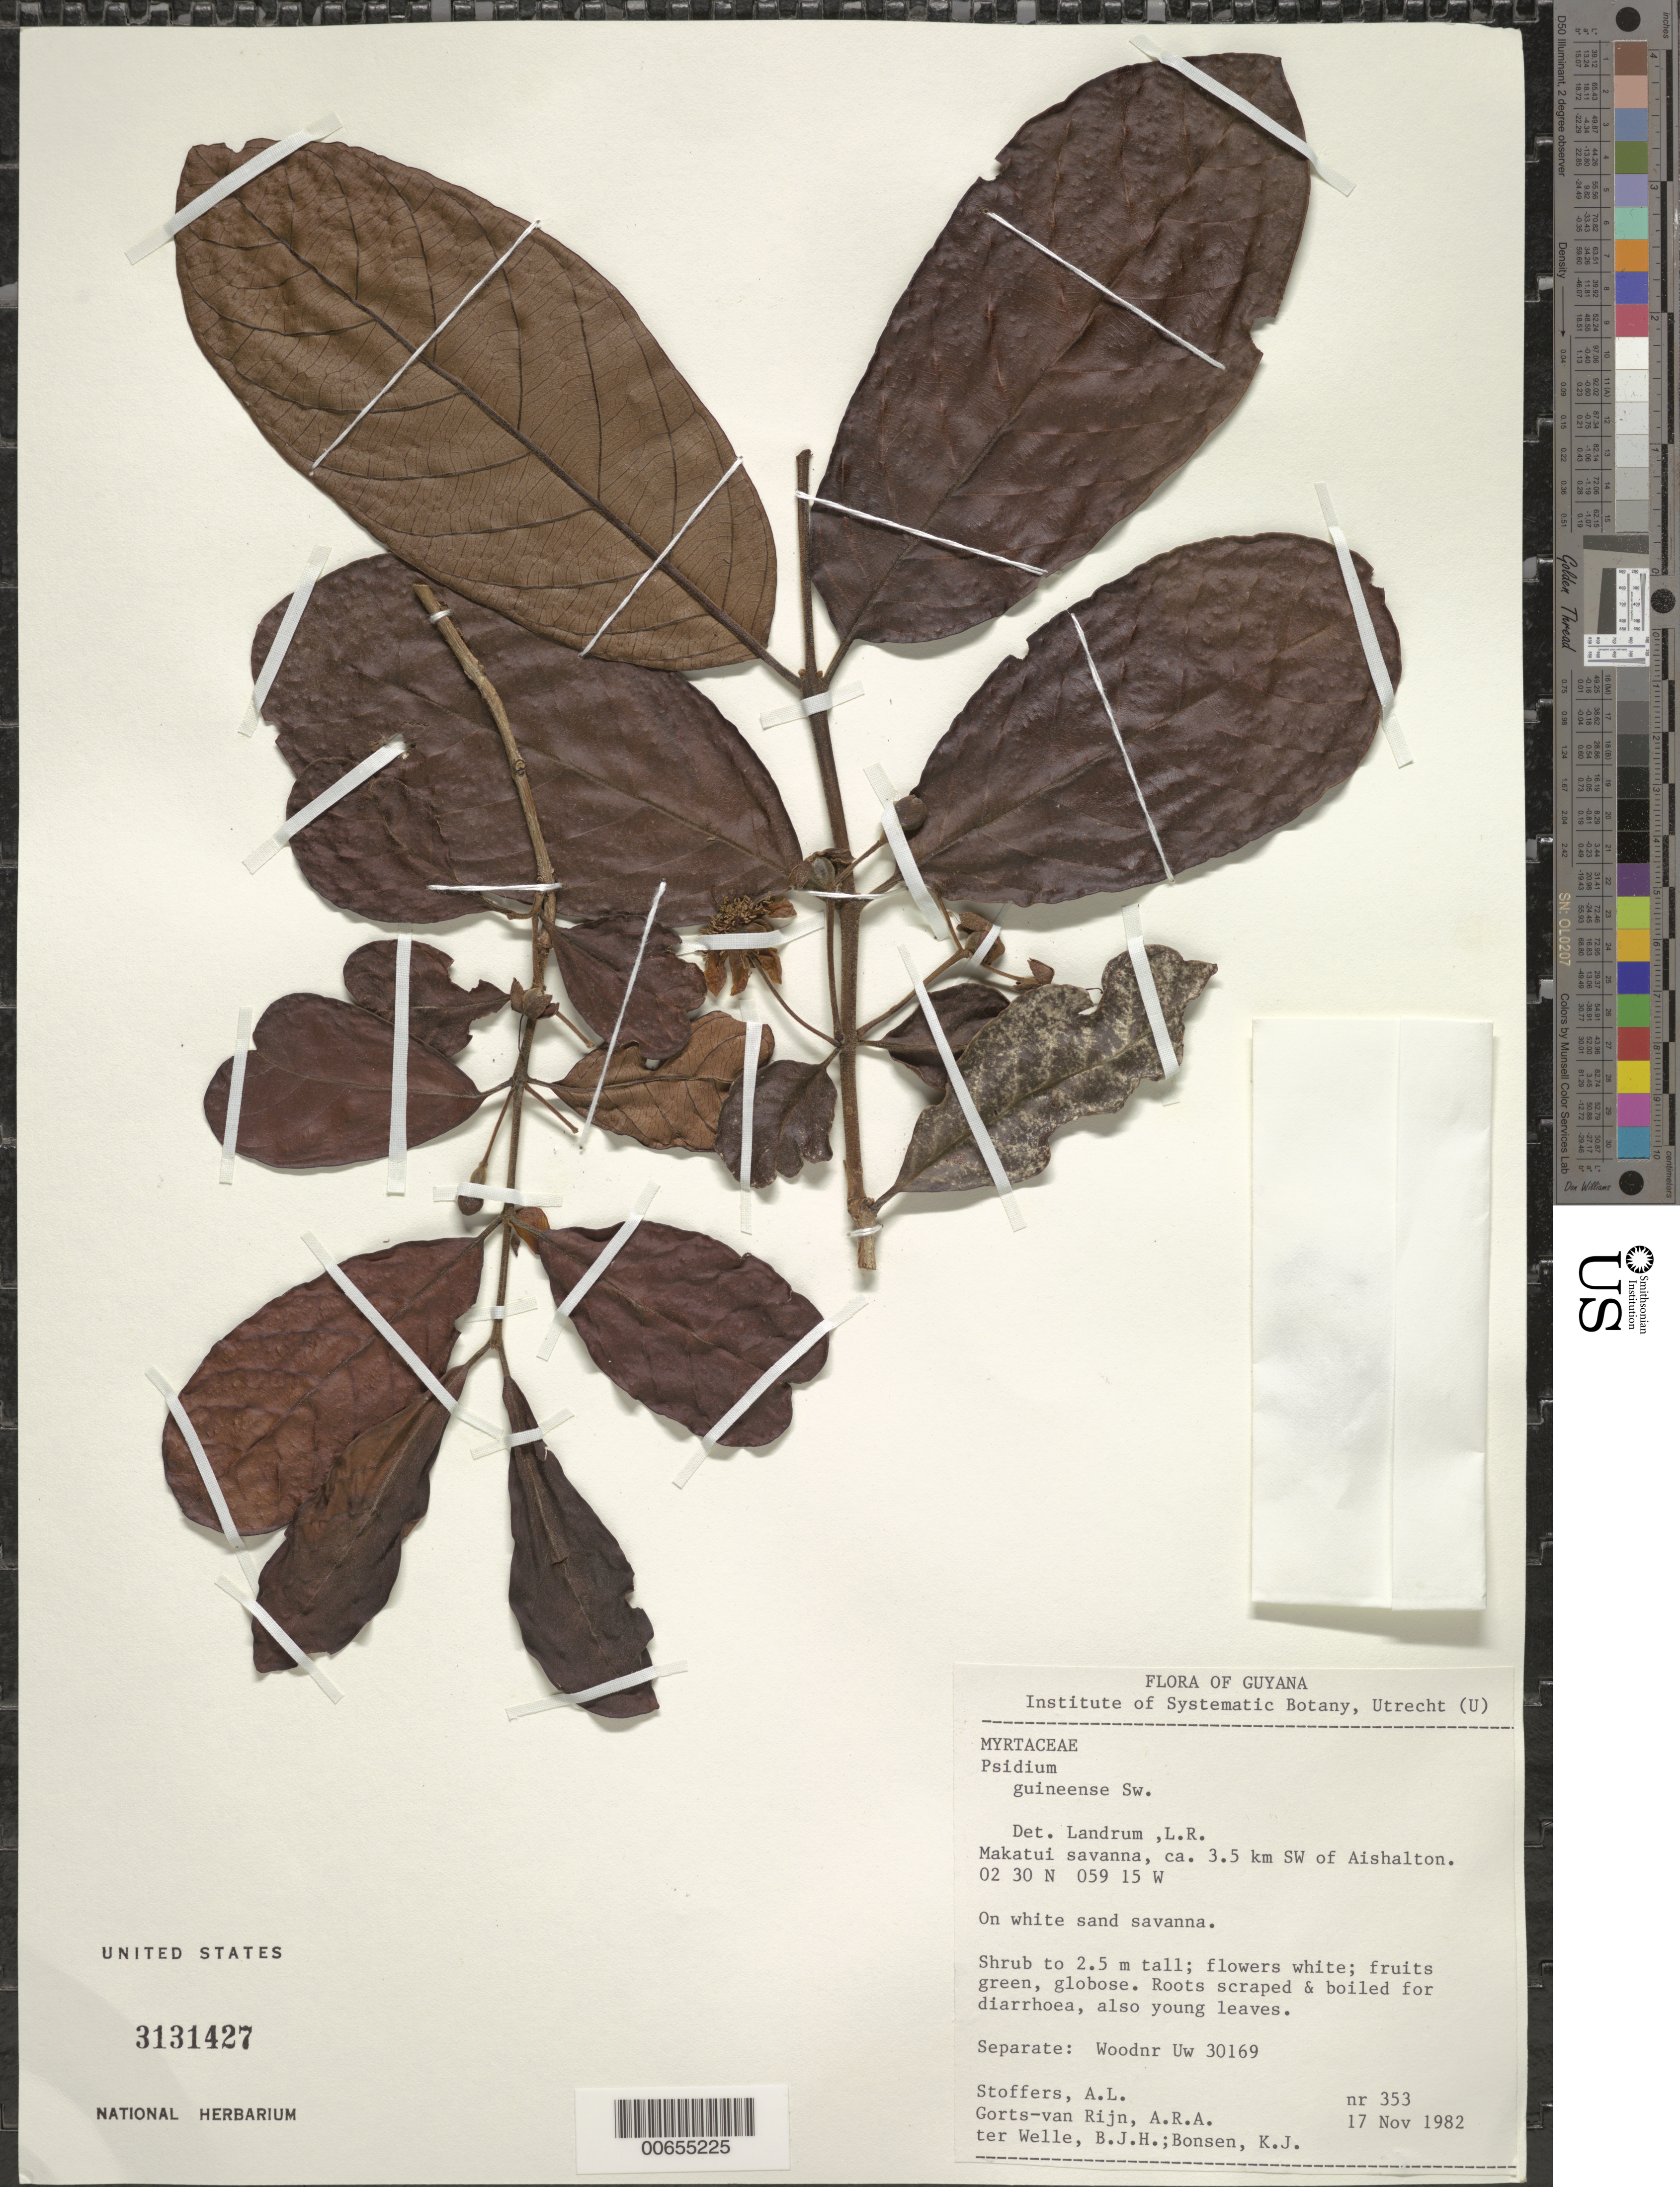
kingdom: Plantae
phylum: Tracheophyta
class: Magnoliopsida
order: Myrtales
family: Myrtaceae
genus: Psidium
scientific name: Psidium guineense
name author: Sw.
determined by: Landrum, L. R.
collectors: A. Stoffers, A. .R. A. Görts-van Rijn, B. Welle & K. Bonsen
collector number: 353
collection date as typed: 17-Nov-82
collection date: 1982-11-17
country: Guyana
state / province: U. Takutu-U. Essequibo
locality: Makatui savanna, ca. 3.5 km SW of Aishalton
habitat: White sand savanna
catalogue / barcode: US 3131427